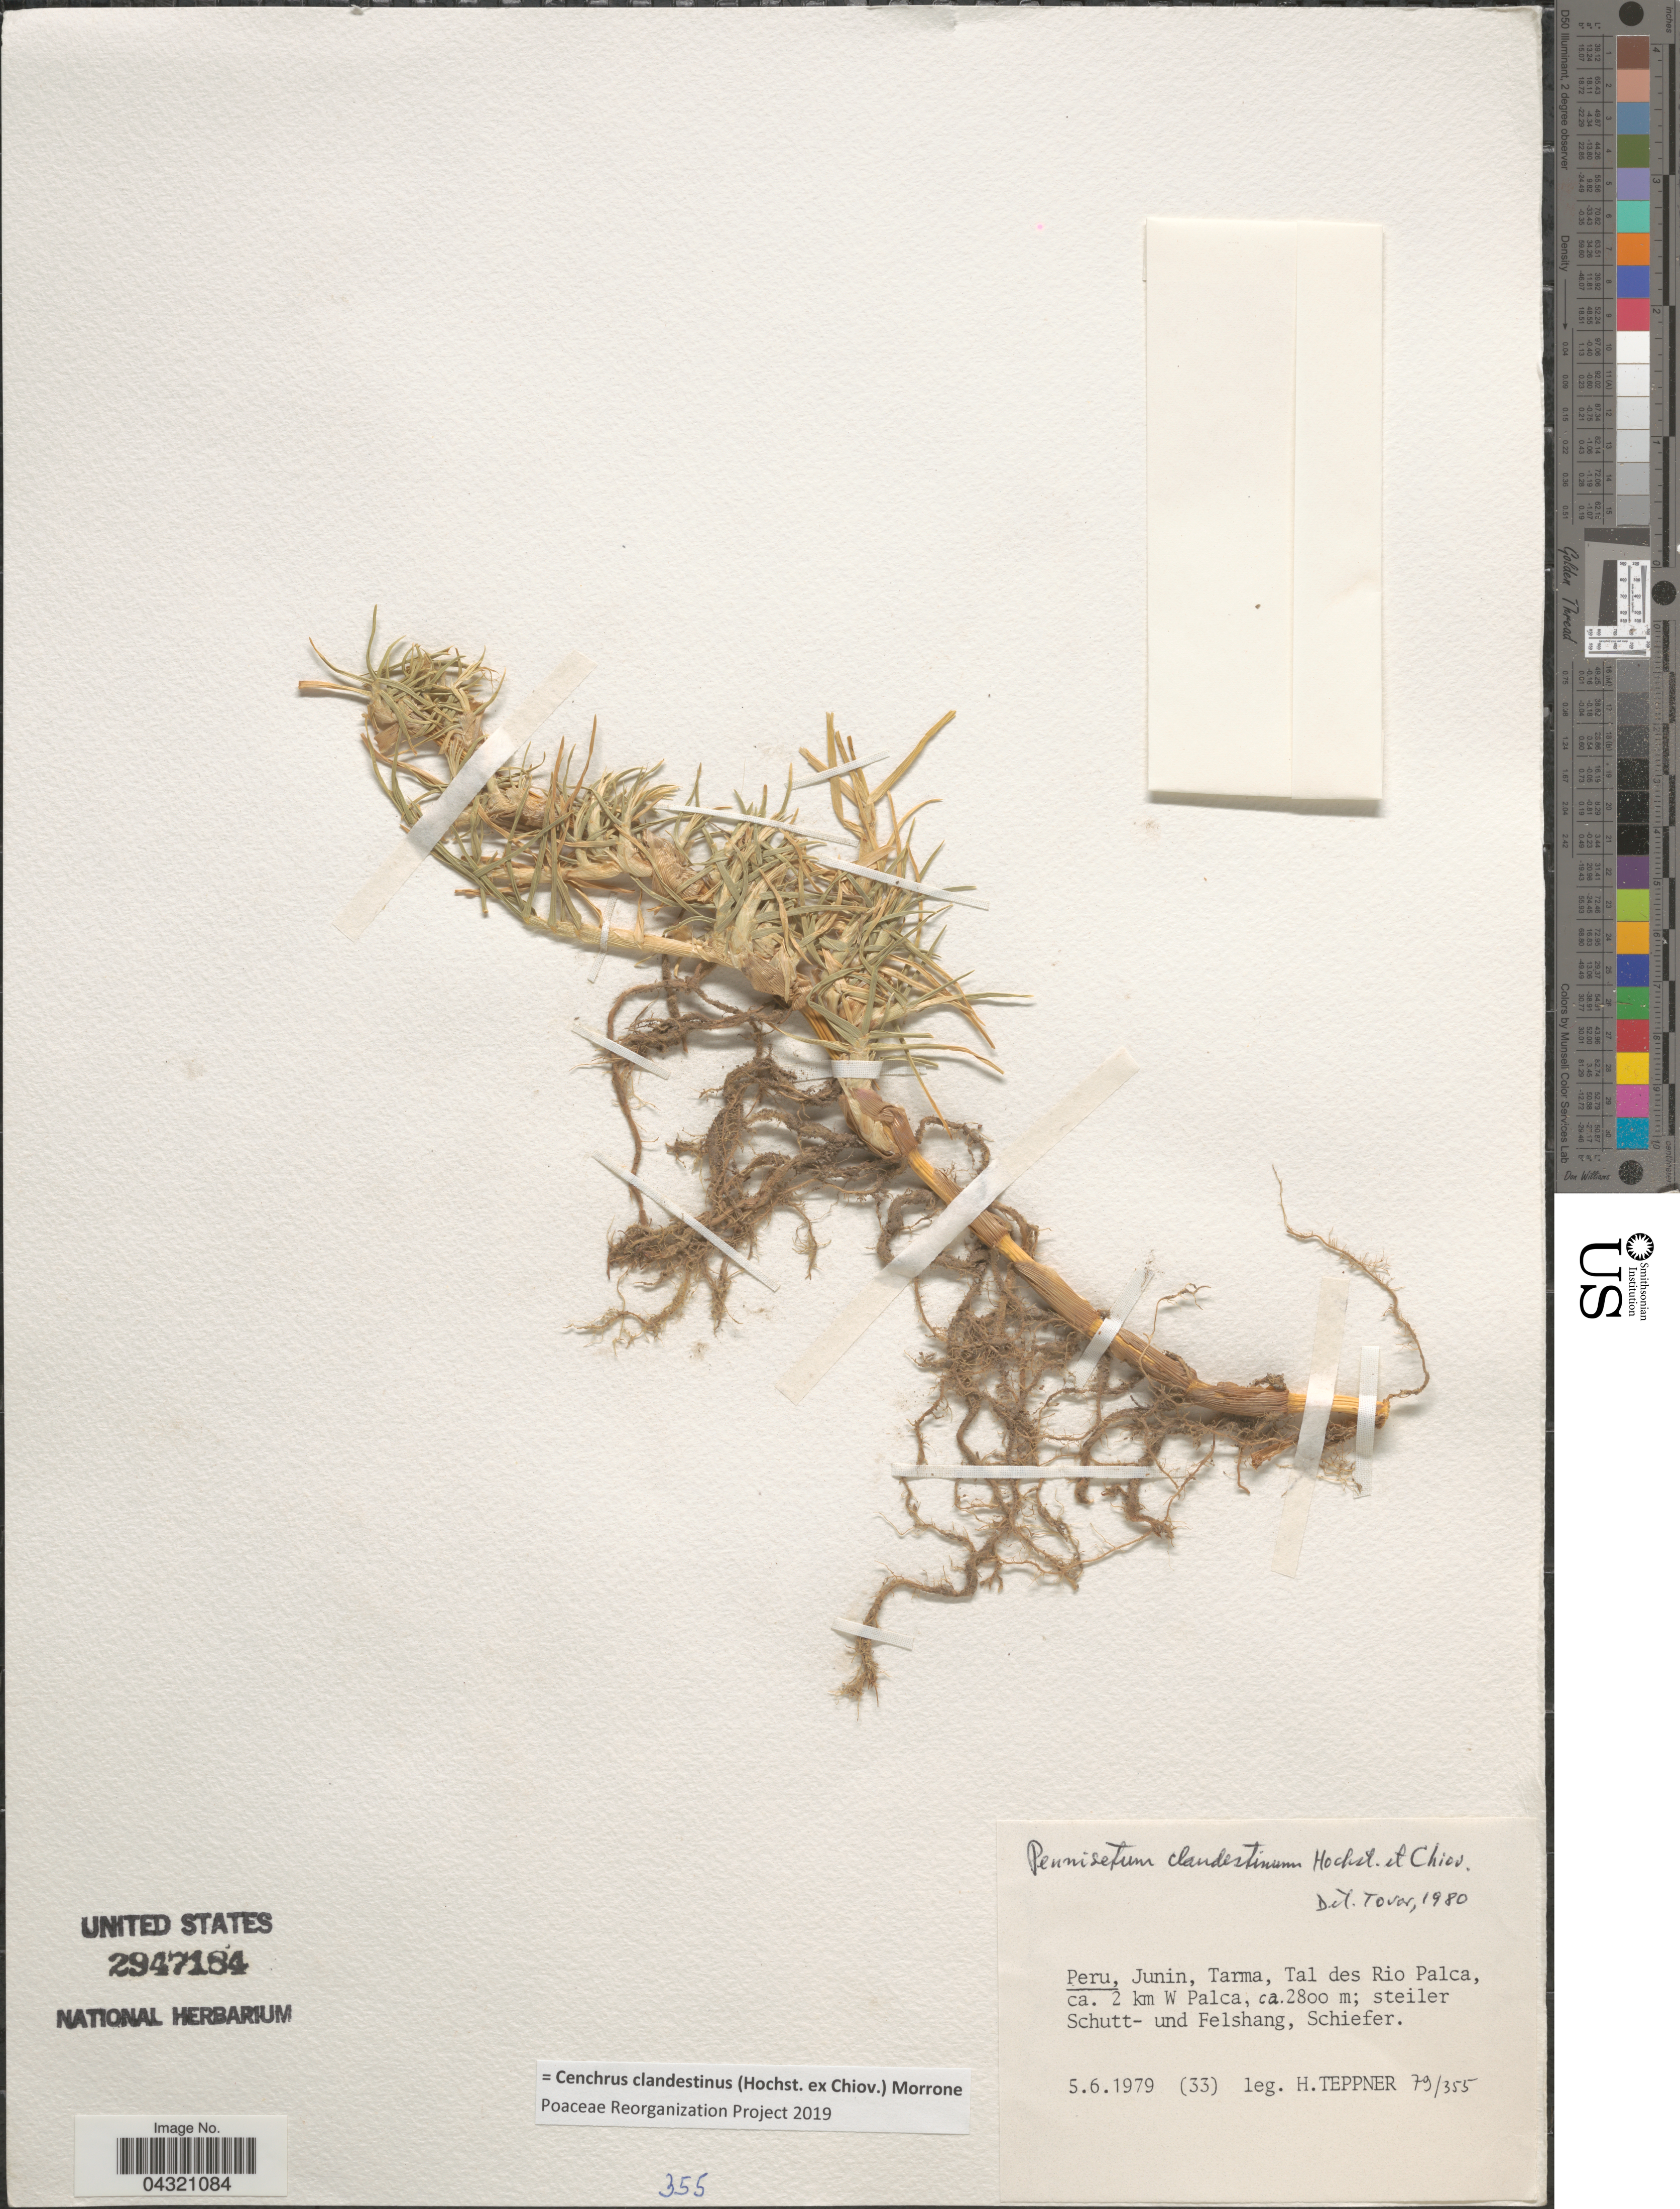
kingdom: Plantae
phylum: Tracheophyta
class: Liliopsida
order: Poales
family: Poaceae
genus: Cenchrus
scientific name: Cenchrus clandestinus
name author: (Hochst. & Chiov.) Morrone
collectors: H. Teppner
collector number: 79/355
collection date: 1979-06-05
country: Peru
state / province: Junín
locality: Tarma, Tal des Rio Palca, ca. 2 km W Palca.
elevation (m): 2800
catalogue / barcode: US 2947184